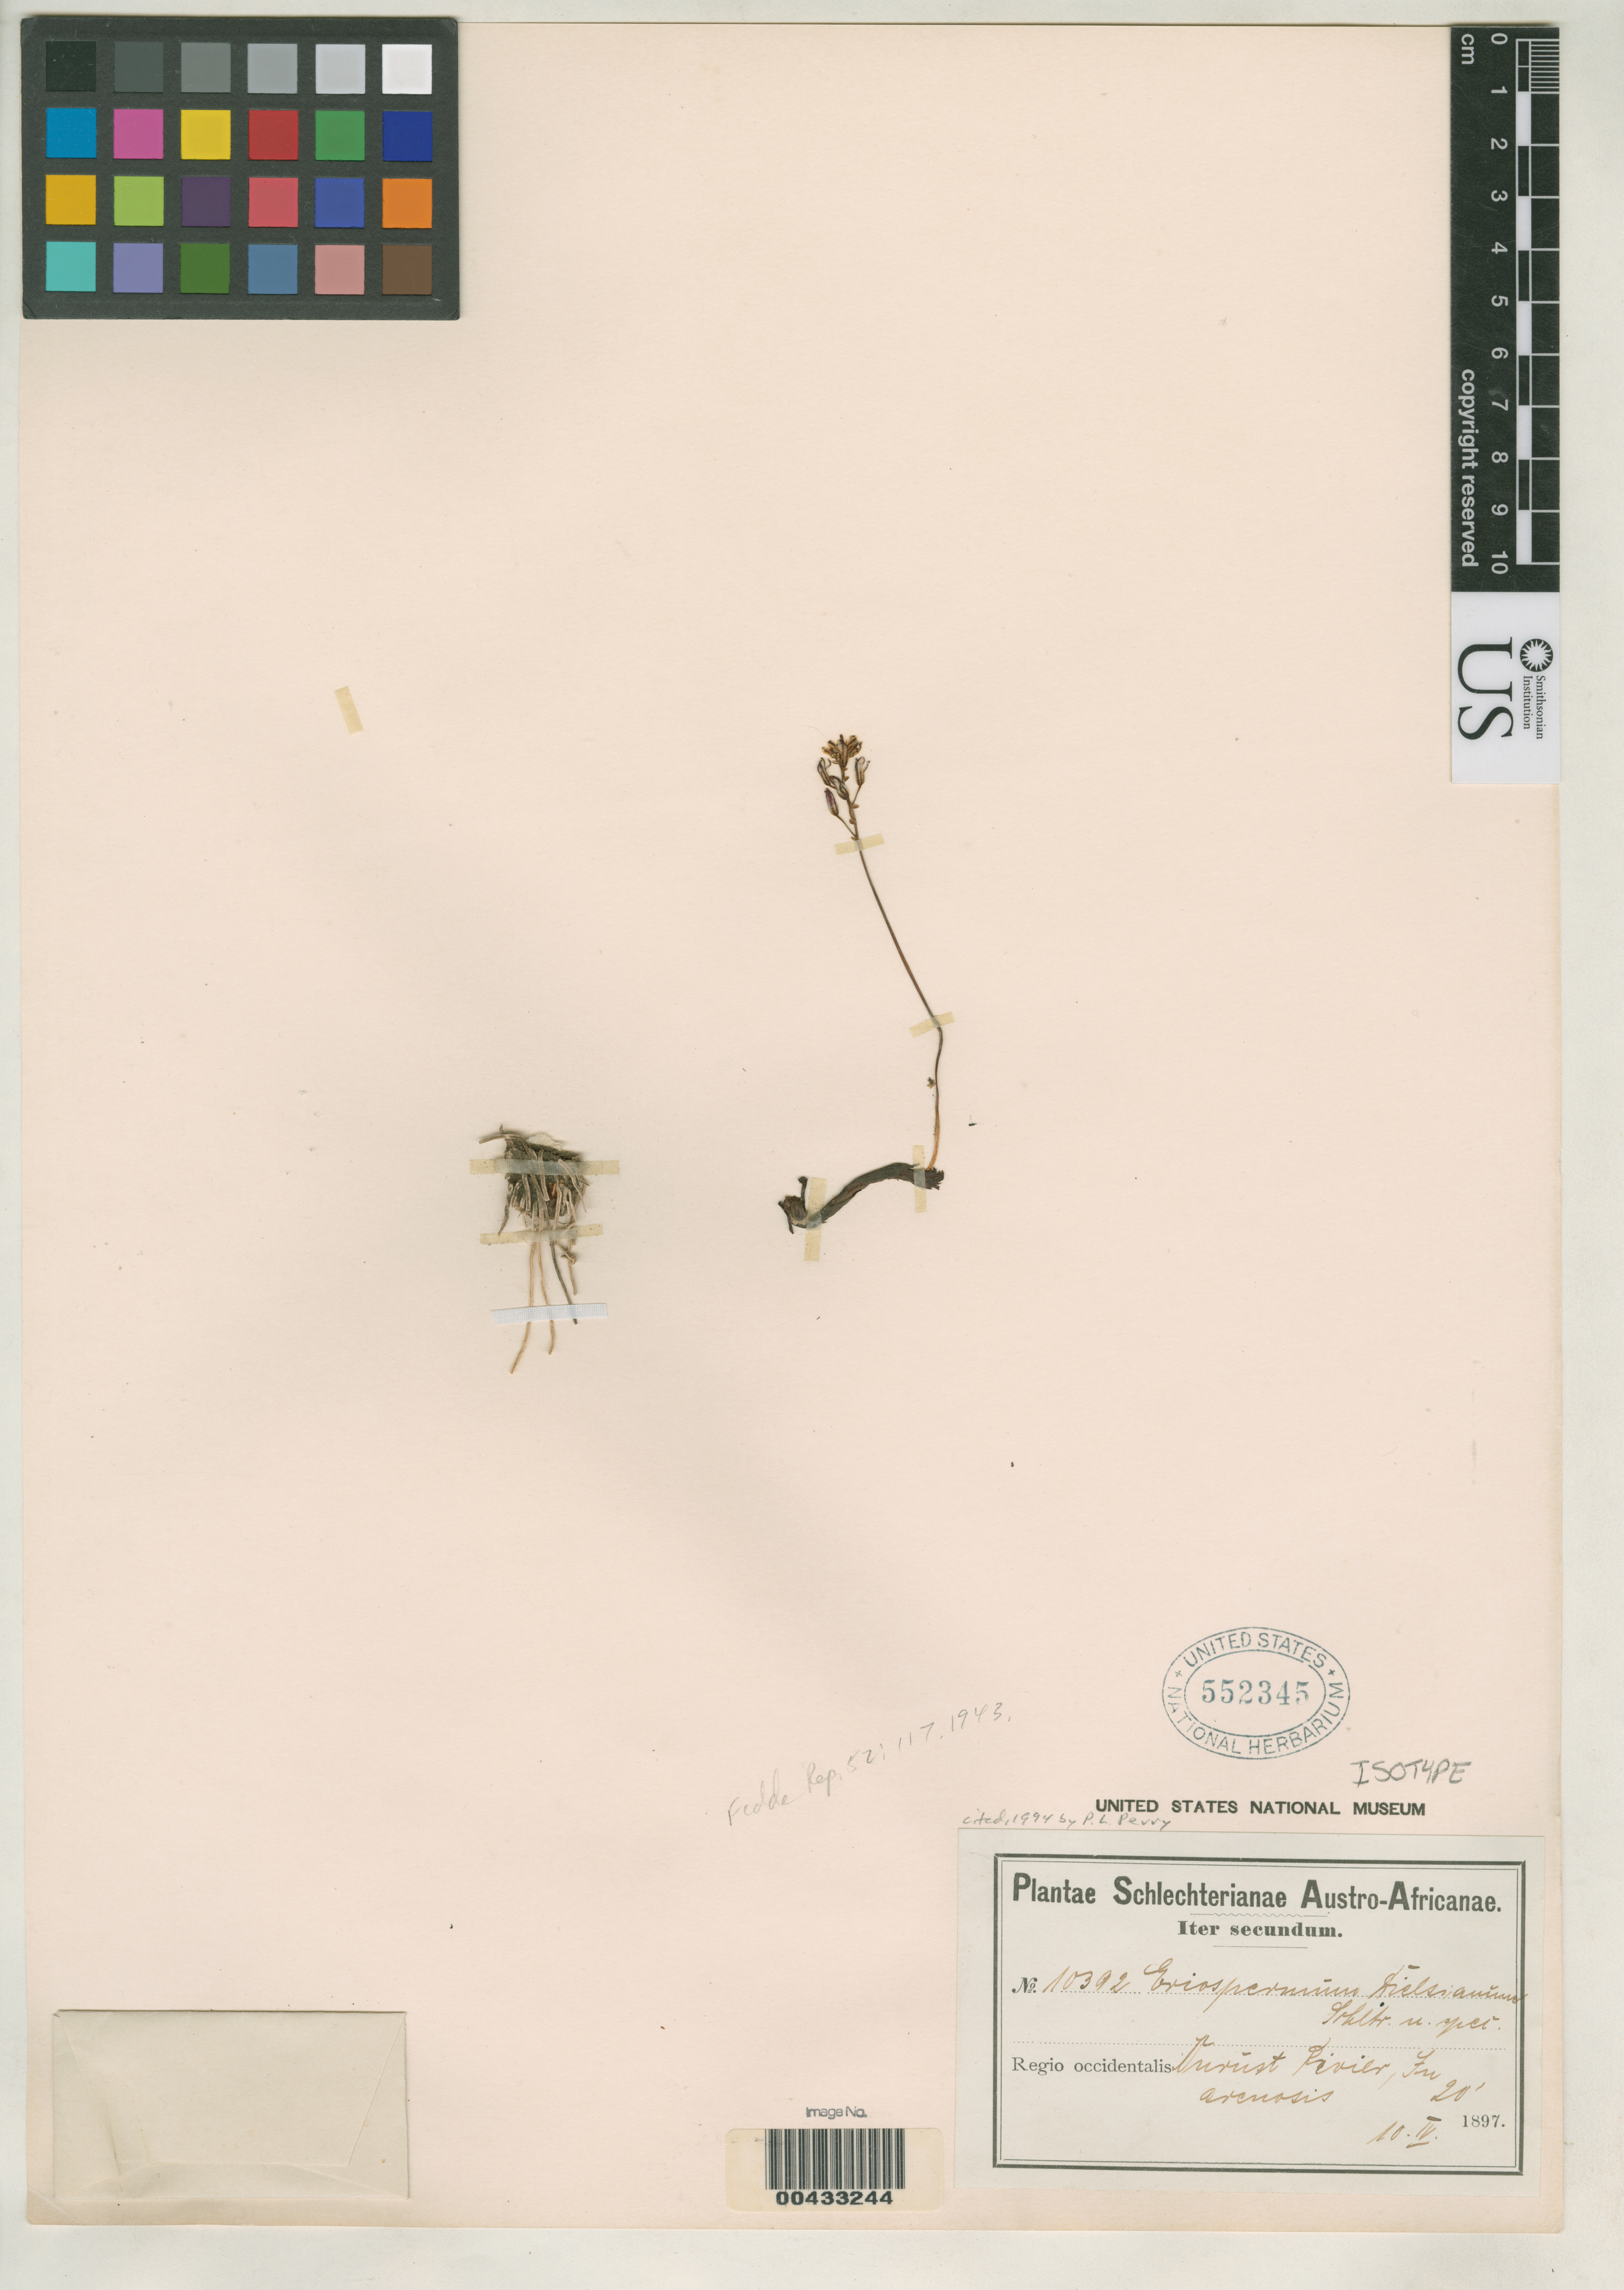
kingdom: Plantae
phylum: Tracheophyta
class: Liliopsida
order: Asparagales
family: Asparagaceae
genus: Eriospermum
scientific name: Eriospermum dielsianum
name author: Schltr. ex Poelln.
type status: Isotype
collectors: F. R. R. Schlechter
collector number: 10392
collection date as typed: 10 Apr 1897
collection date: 1897-04-10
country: South Africa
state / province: Western Cape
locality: Onirust River, regio occidentalis.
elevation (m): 6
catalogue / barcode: US 552345